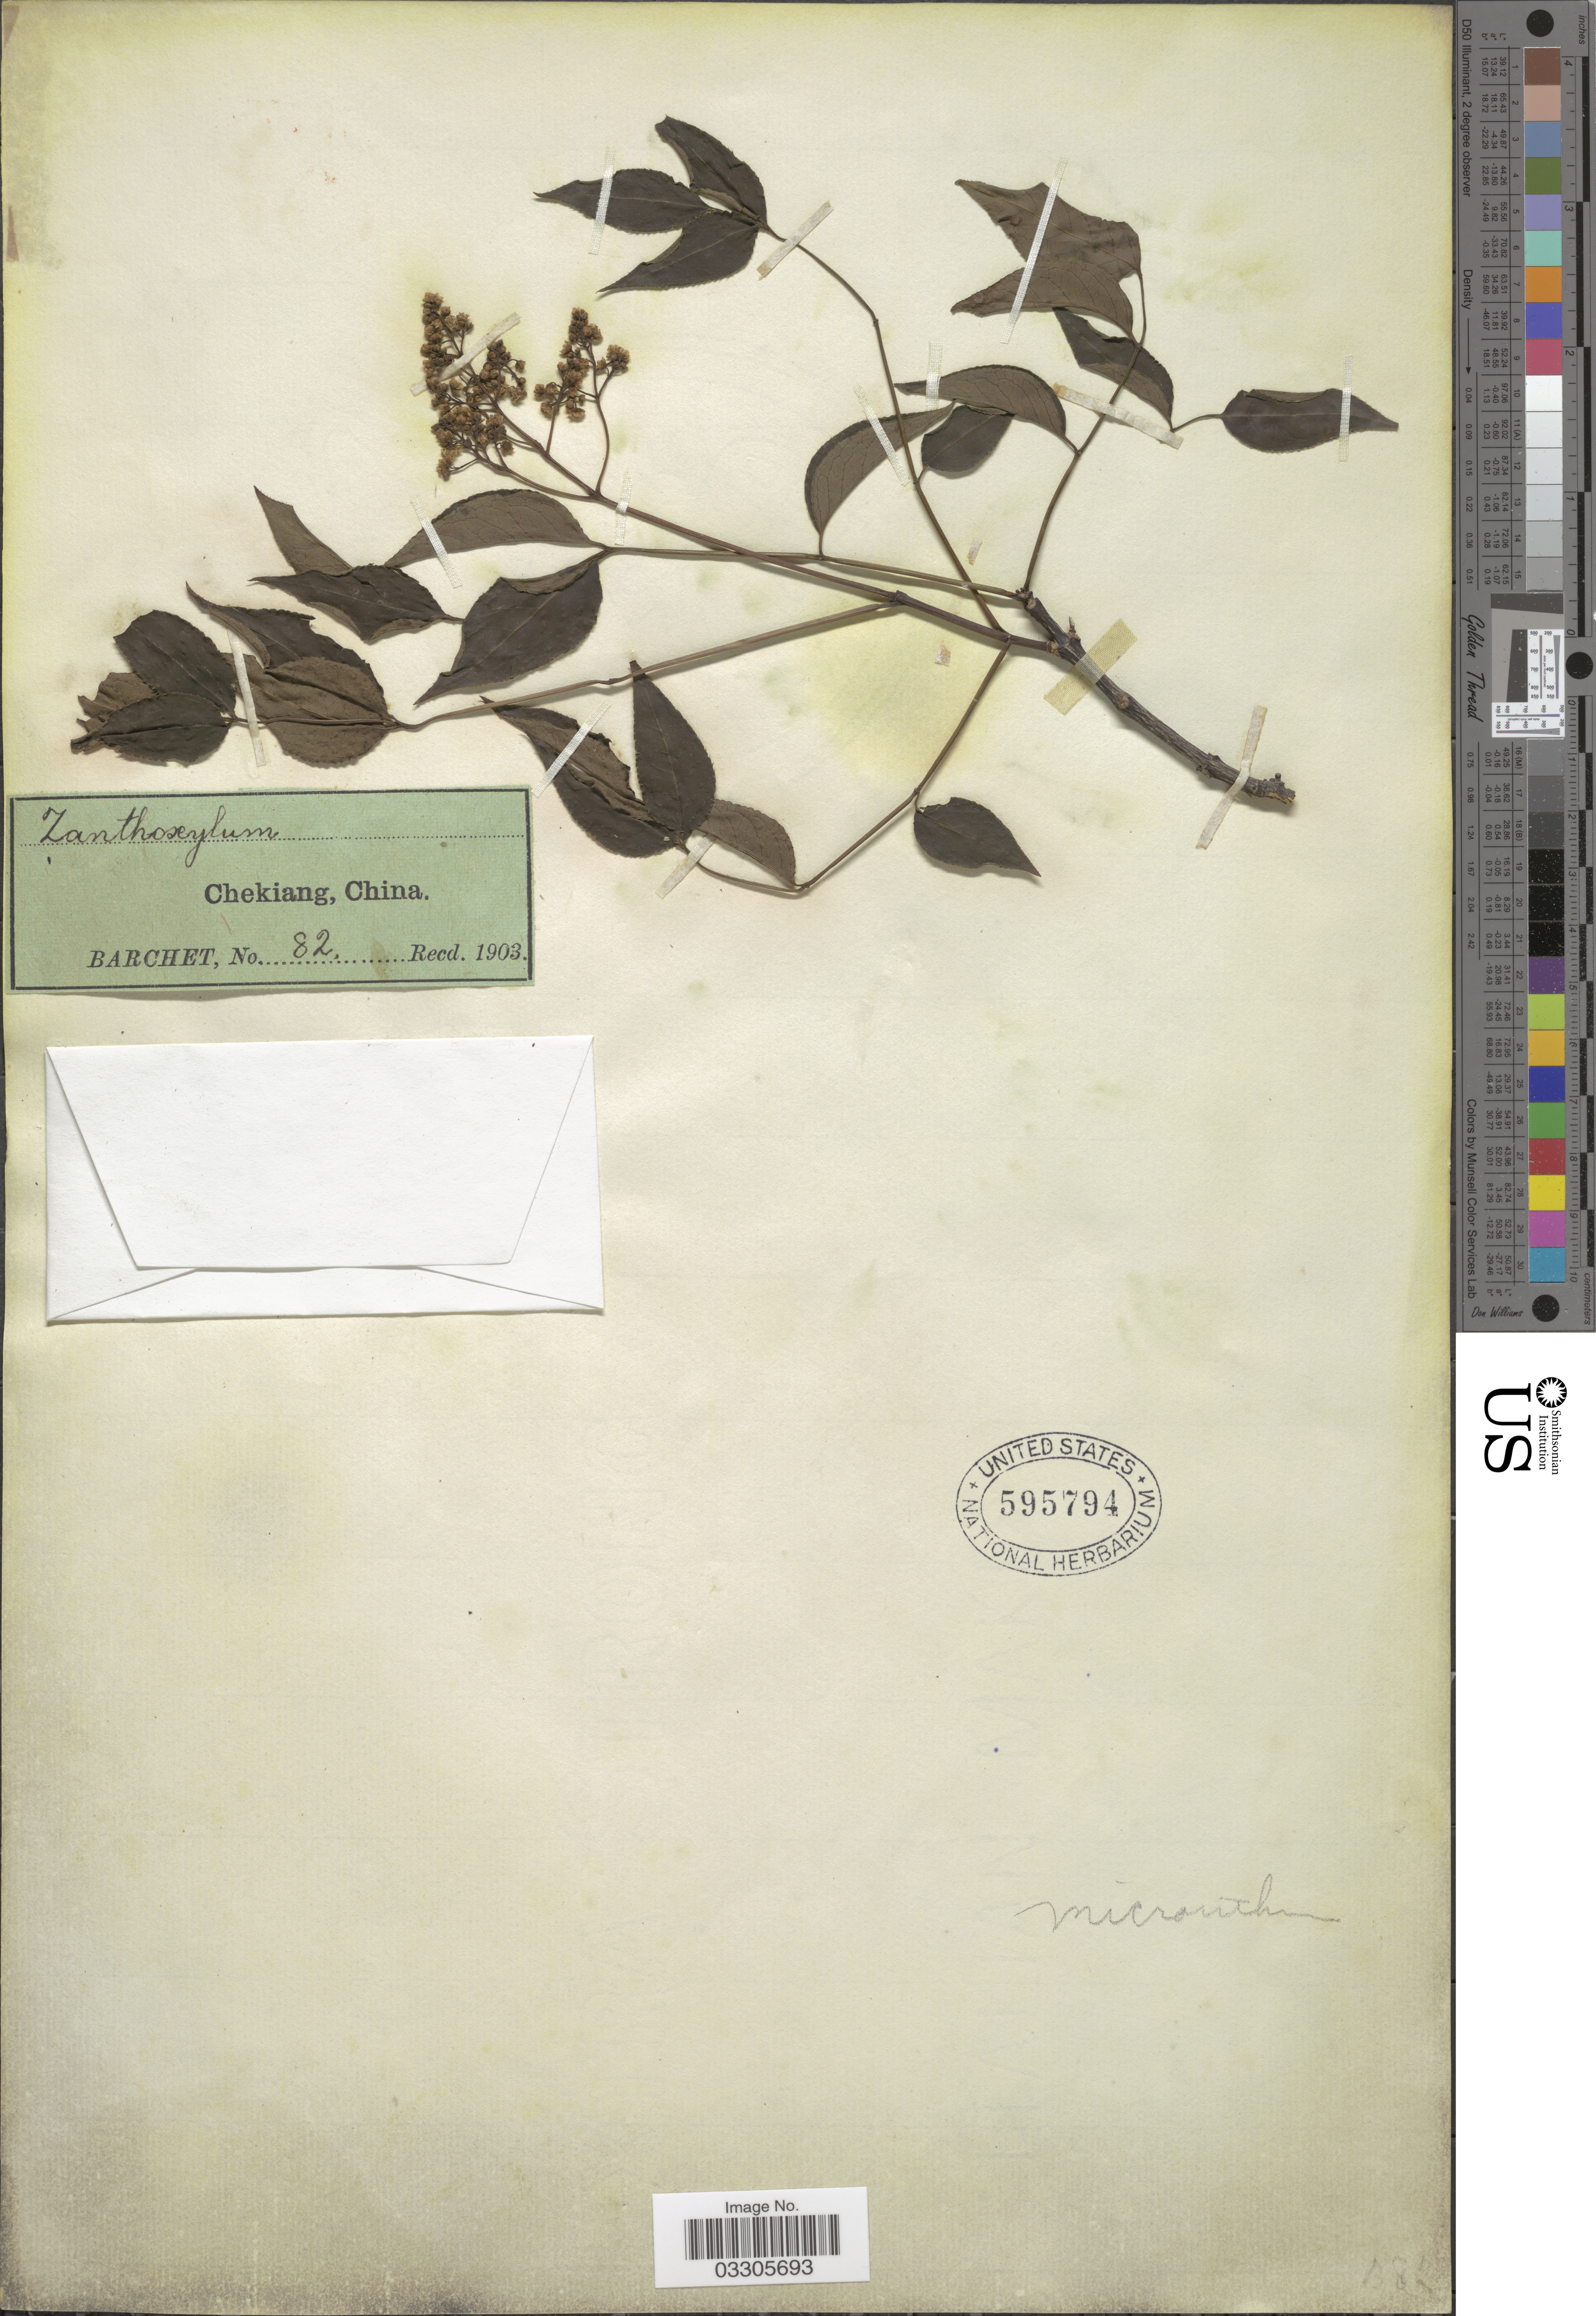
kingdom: Plantae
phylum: Tracheophyta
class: Magnoliopsida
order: Sapindales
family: Rutaceae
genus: Zanthoxylum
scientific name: Zanthoxylum micranthum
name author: Hemsl.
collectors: Barchet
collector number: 82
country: China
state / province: Zhejiang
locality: Chekiang.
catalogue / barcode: US 595794